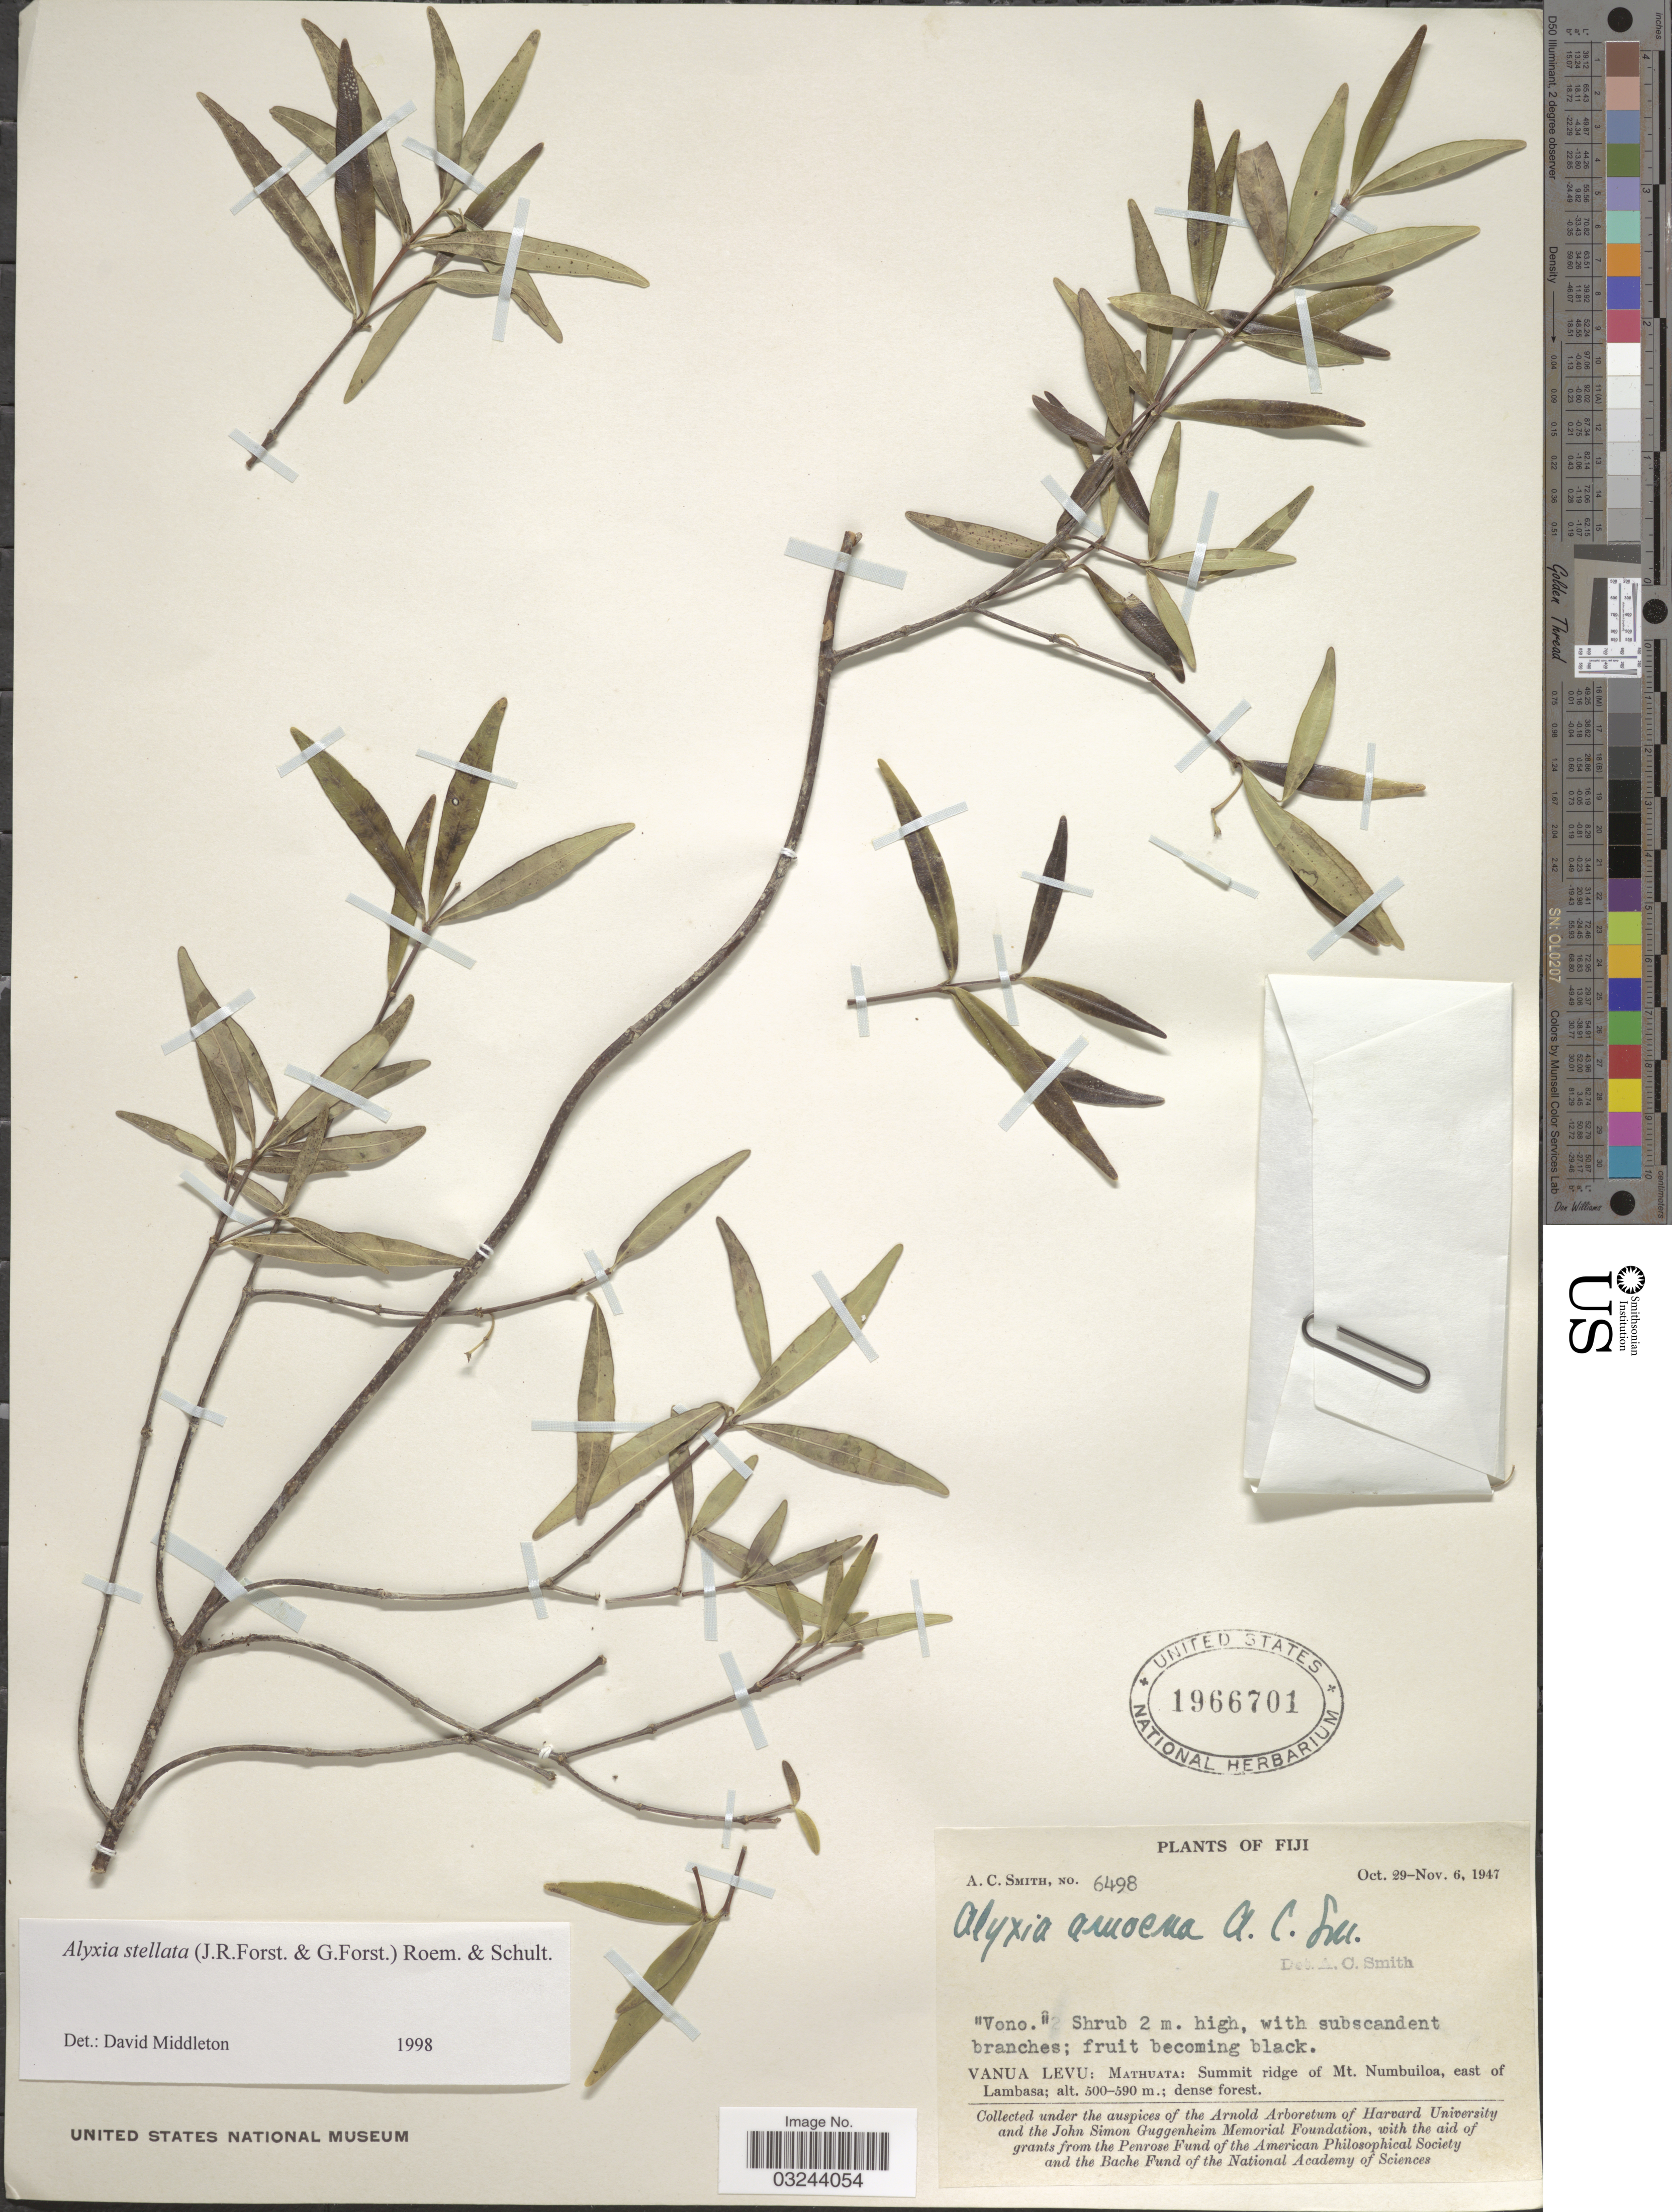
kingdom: Plantae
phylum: Tracheophyta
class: Magnoliopsida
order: Gentianales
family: Apocynaceae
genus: Alyxia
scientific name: Alyxia stellata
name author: (J.R. Forst. & G. Forst.) Roem. & Schult.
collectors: A. C. Smith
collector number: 6498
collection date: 1947-10-29/1947-11-06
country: Fiji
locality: Vanua Levu: Mathuata: Summit ridge of Mt. Numbuiloa, east of Lambasa.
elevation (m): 500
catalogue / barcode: US 1966701